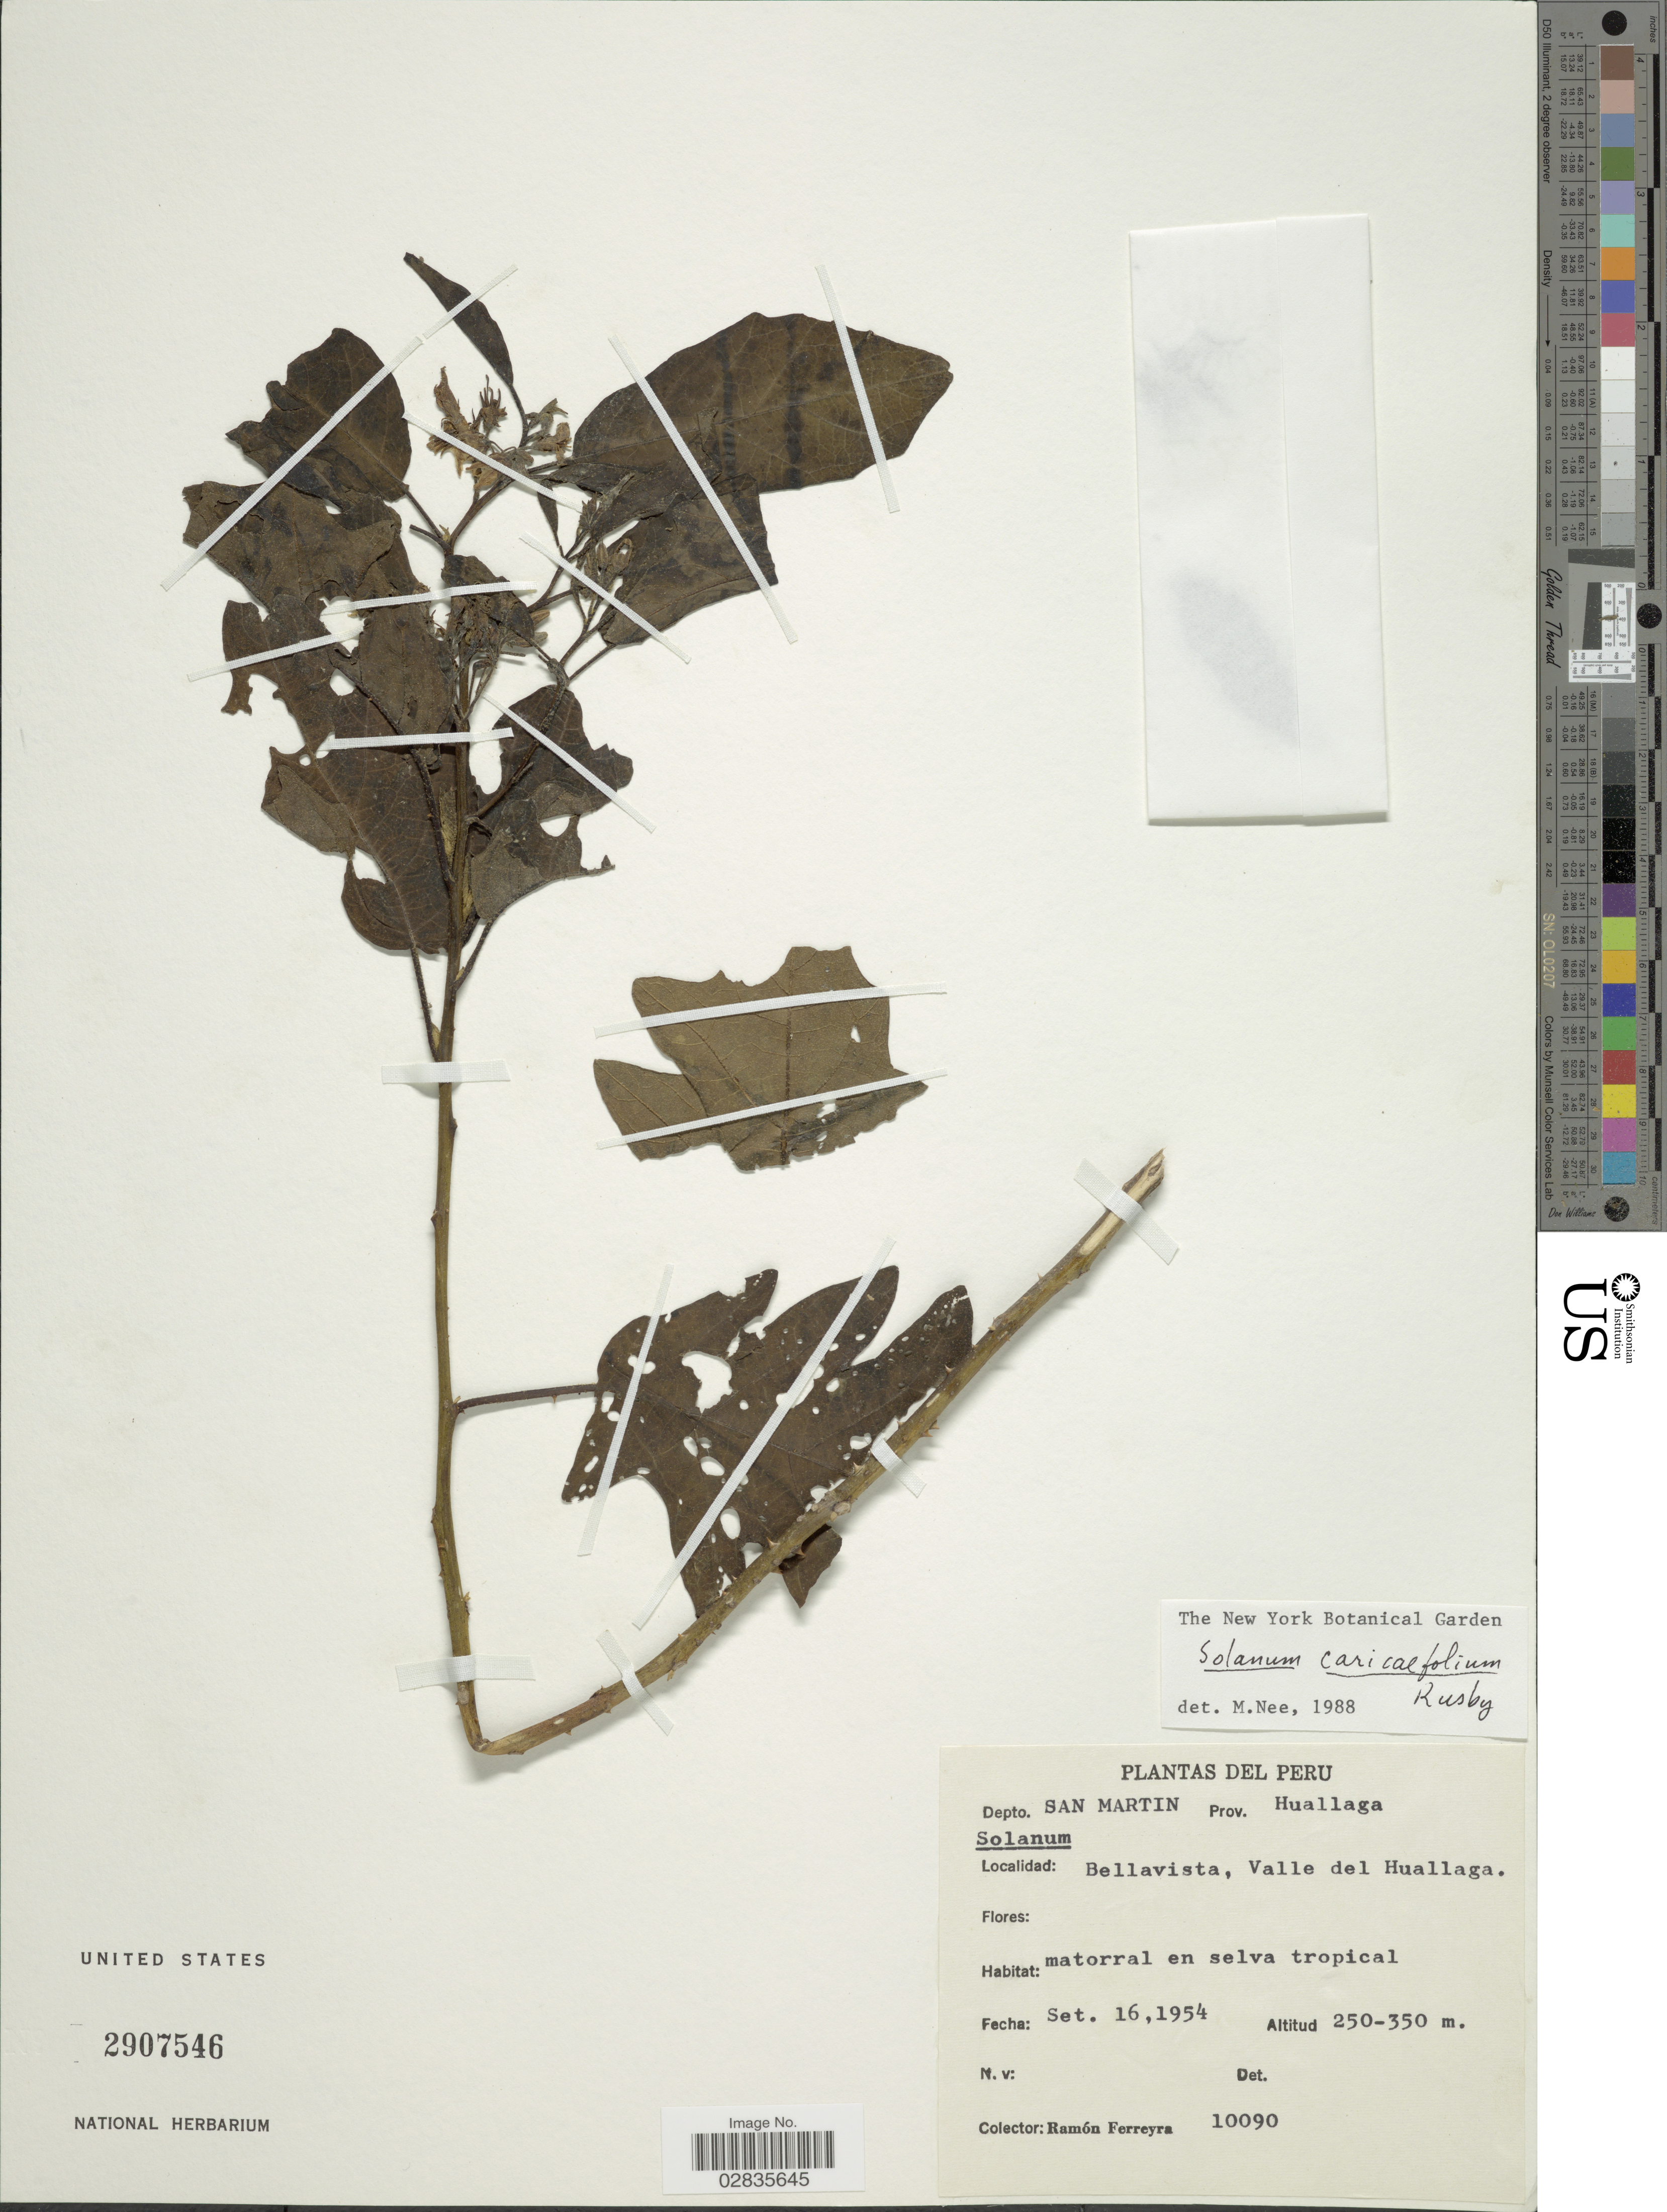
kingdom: Plantae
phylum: Tracheophyta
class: Magnoliopsida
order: Solanales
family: Solanaceae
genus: Solanum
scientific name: Solanum caricaefolium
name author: Rusby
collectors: R. A. Ferreyra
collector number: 10090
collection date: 1954-09-16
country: Peru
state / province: San Martín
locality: Depto. San Martin, Prov. Huallaga, Bellavista, Valle del Huallaga.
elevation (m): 250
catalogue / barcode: US 2907546